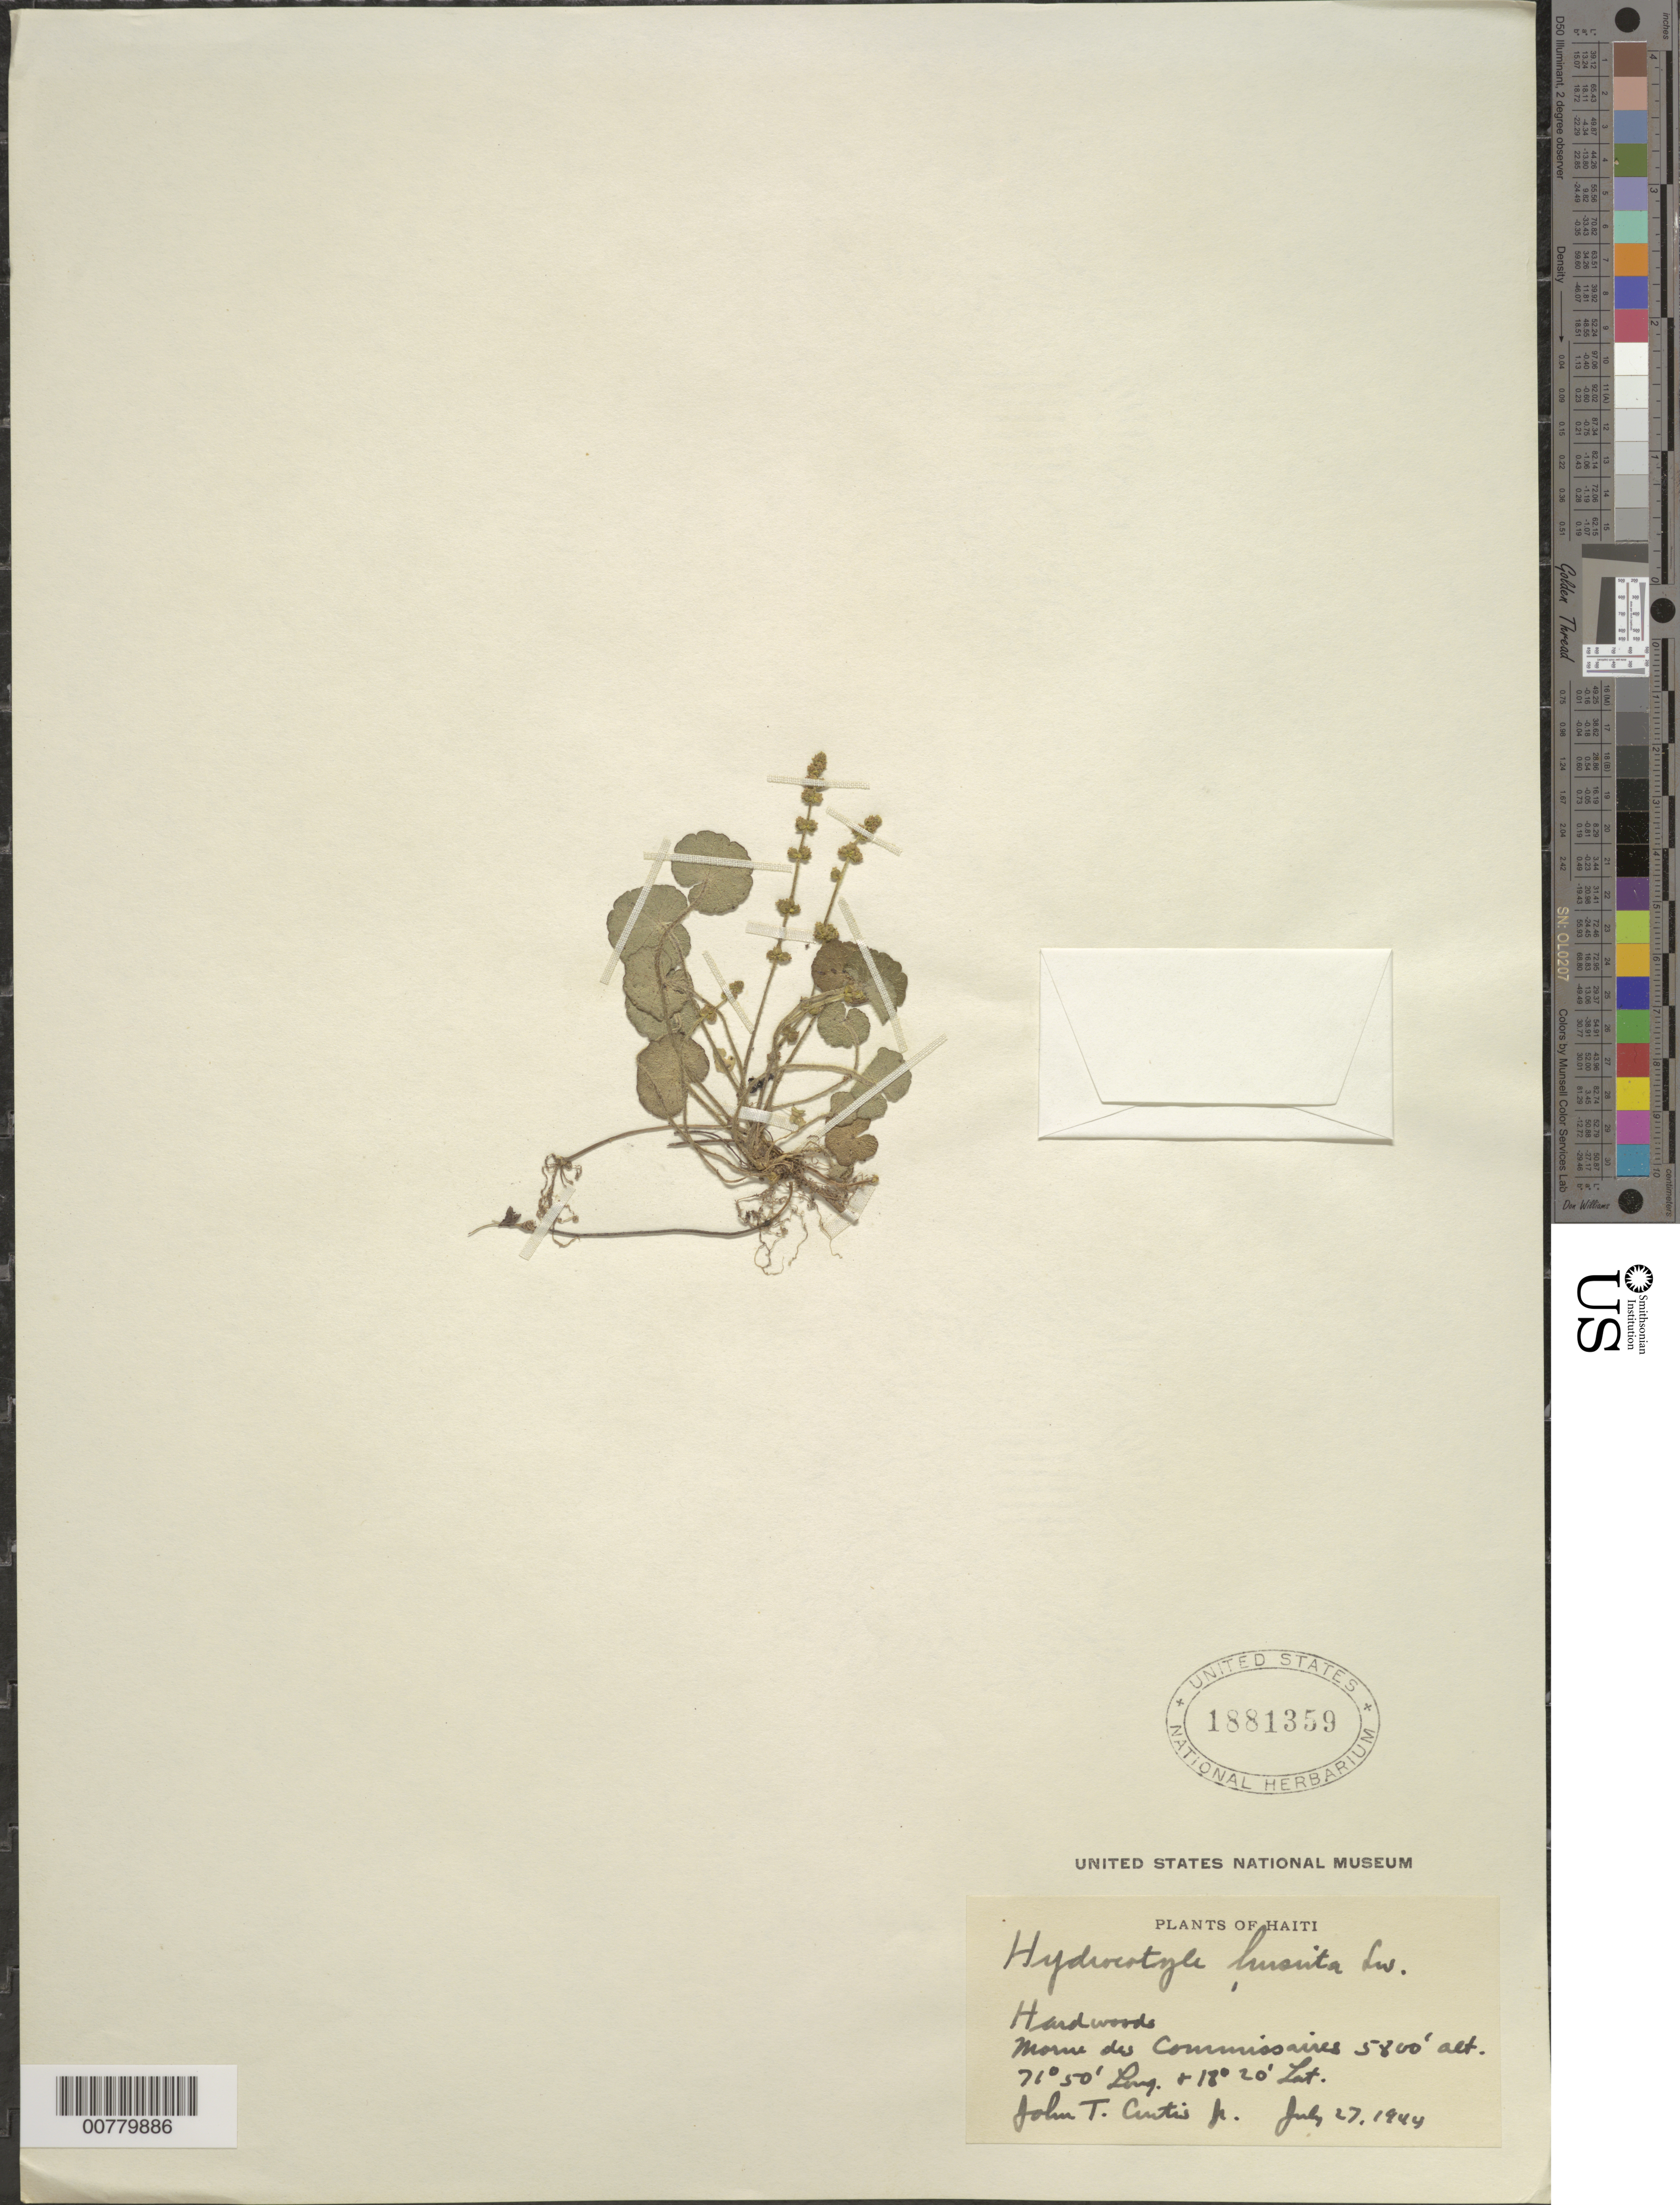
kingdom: Plantae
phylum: Tracheophyta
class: Magnoliopsida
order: Apiales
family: Araliaceae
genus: Hydrocotyle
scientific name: Hydrocotyle hirsuta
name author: Sw.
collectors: J. Curtis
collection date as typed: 27 Jul 1944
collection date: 1944-07-27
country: Haiti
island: Hispaniola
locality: Mornes des Commissaires.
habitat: Hardwoods.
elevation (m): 1768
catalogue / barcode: US 1881359